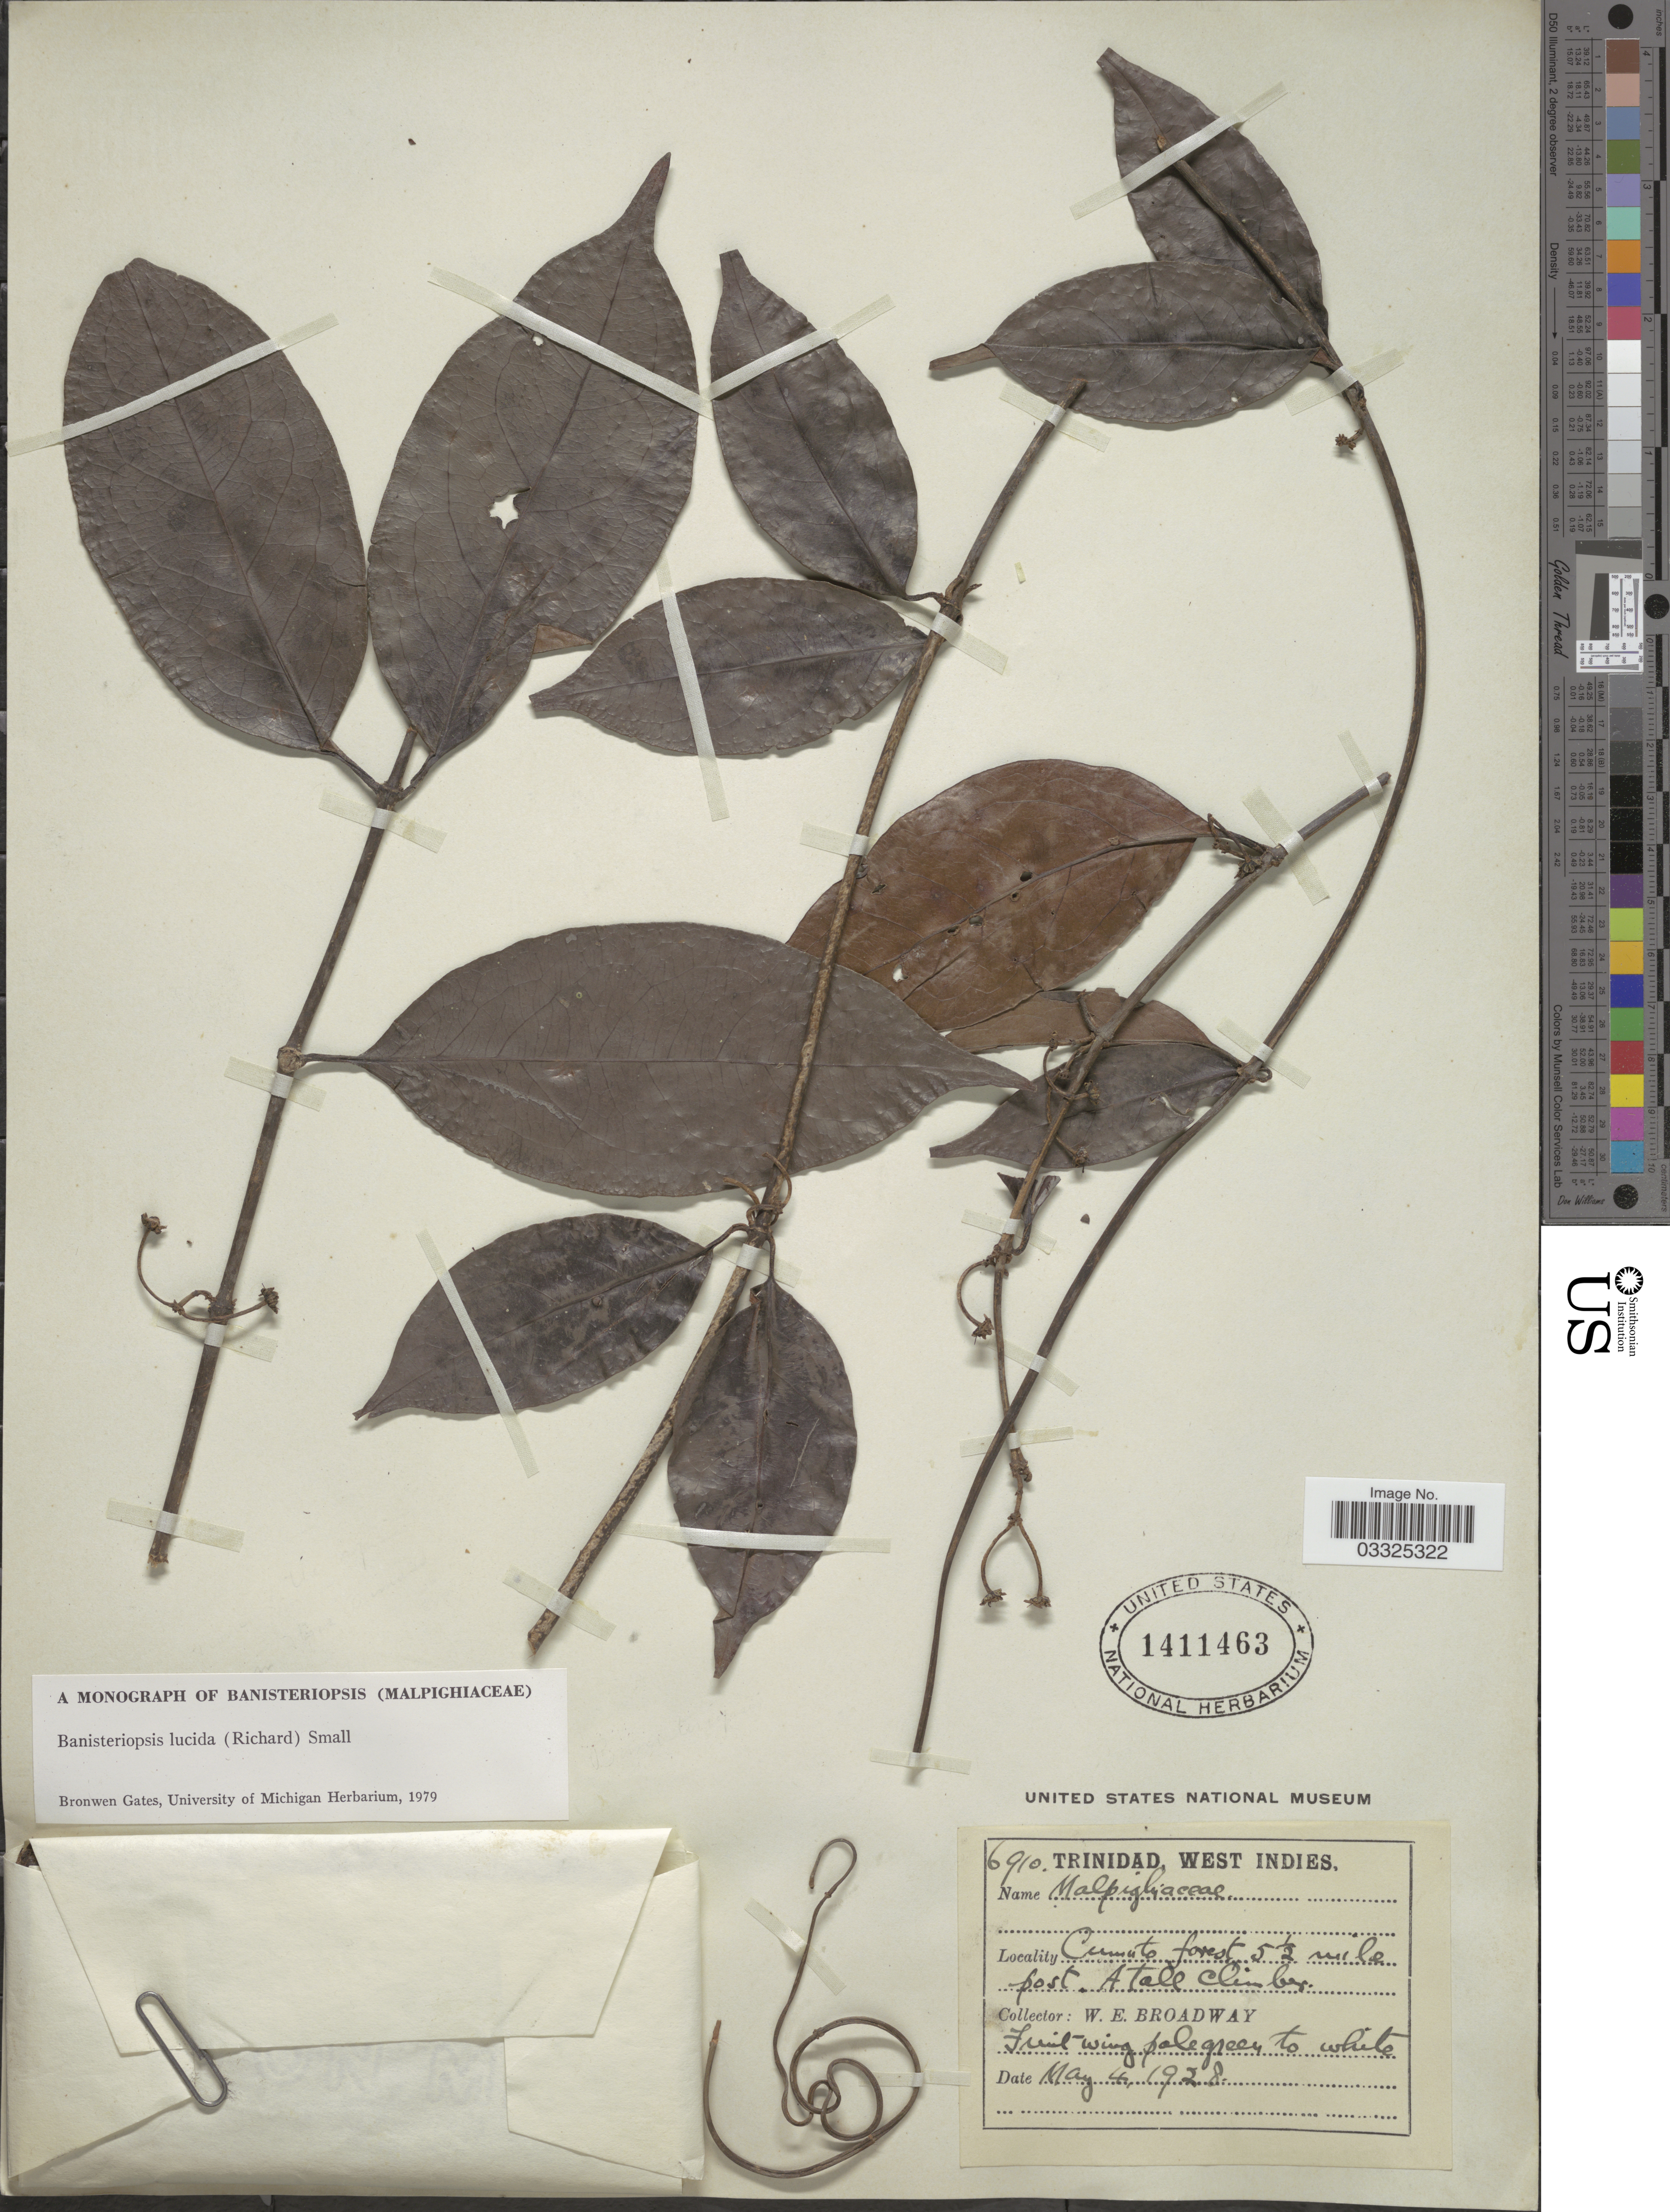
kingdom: Plantae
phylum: Tracheophyta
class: Magnoliopsida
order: Malpighiales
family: Malpighiaceae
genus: Banisteriopsis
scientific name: Banisteriopsis lucida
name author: (Rich.) Small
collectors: W. E. Broadway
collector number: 6910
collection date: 1928-05-04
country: Trinidad and Tobago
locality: Trinidad, Cumuto forest 5½ mile post.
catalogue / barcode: US 1411463